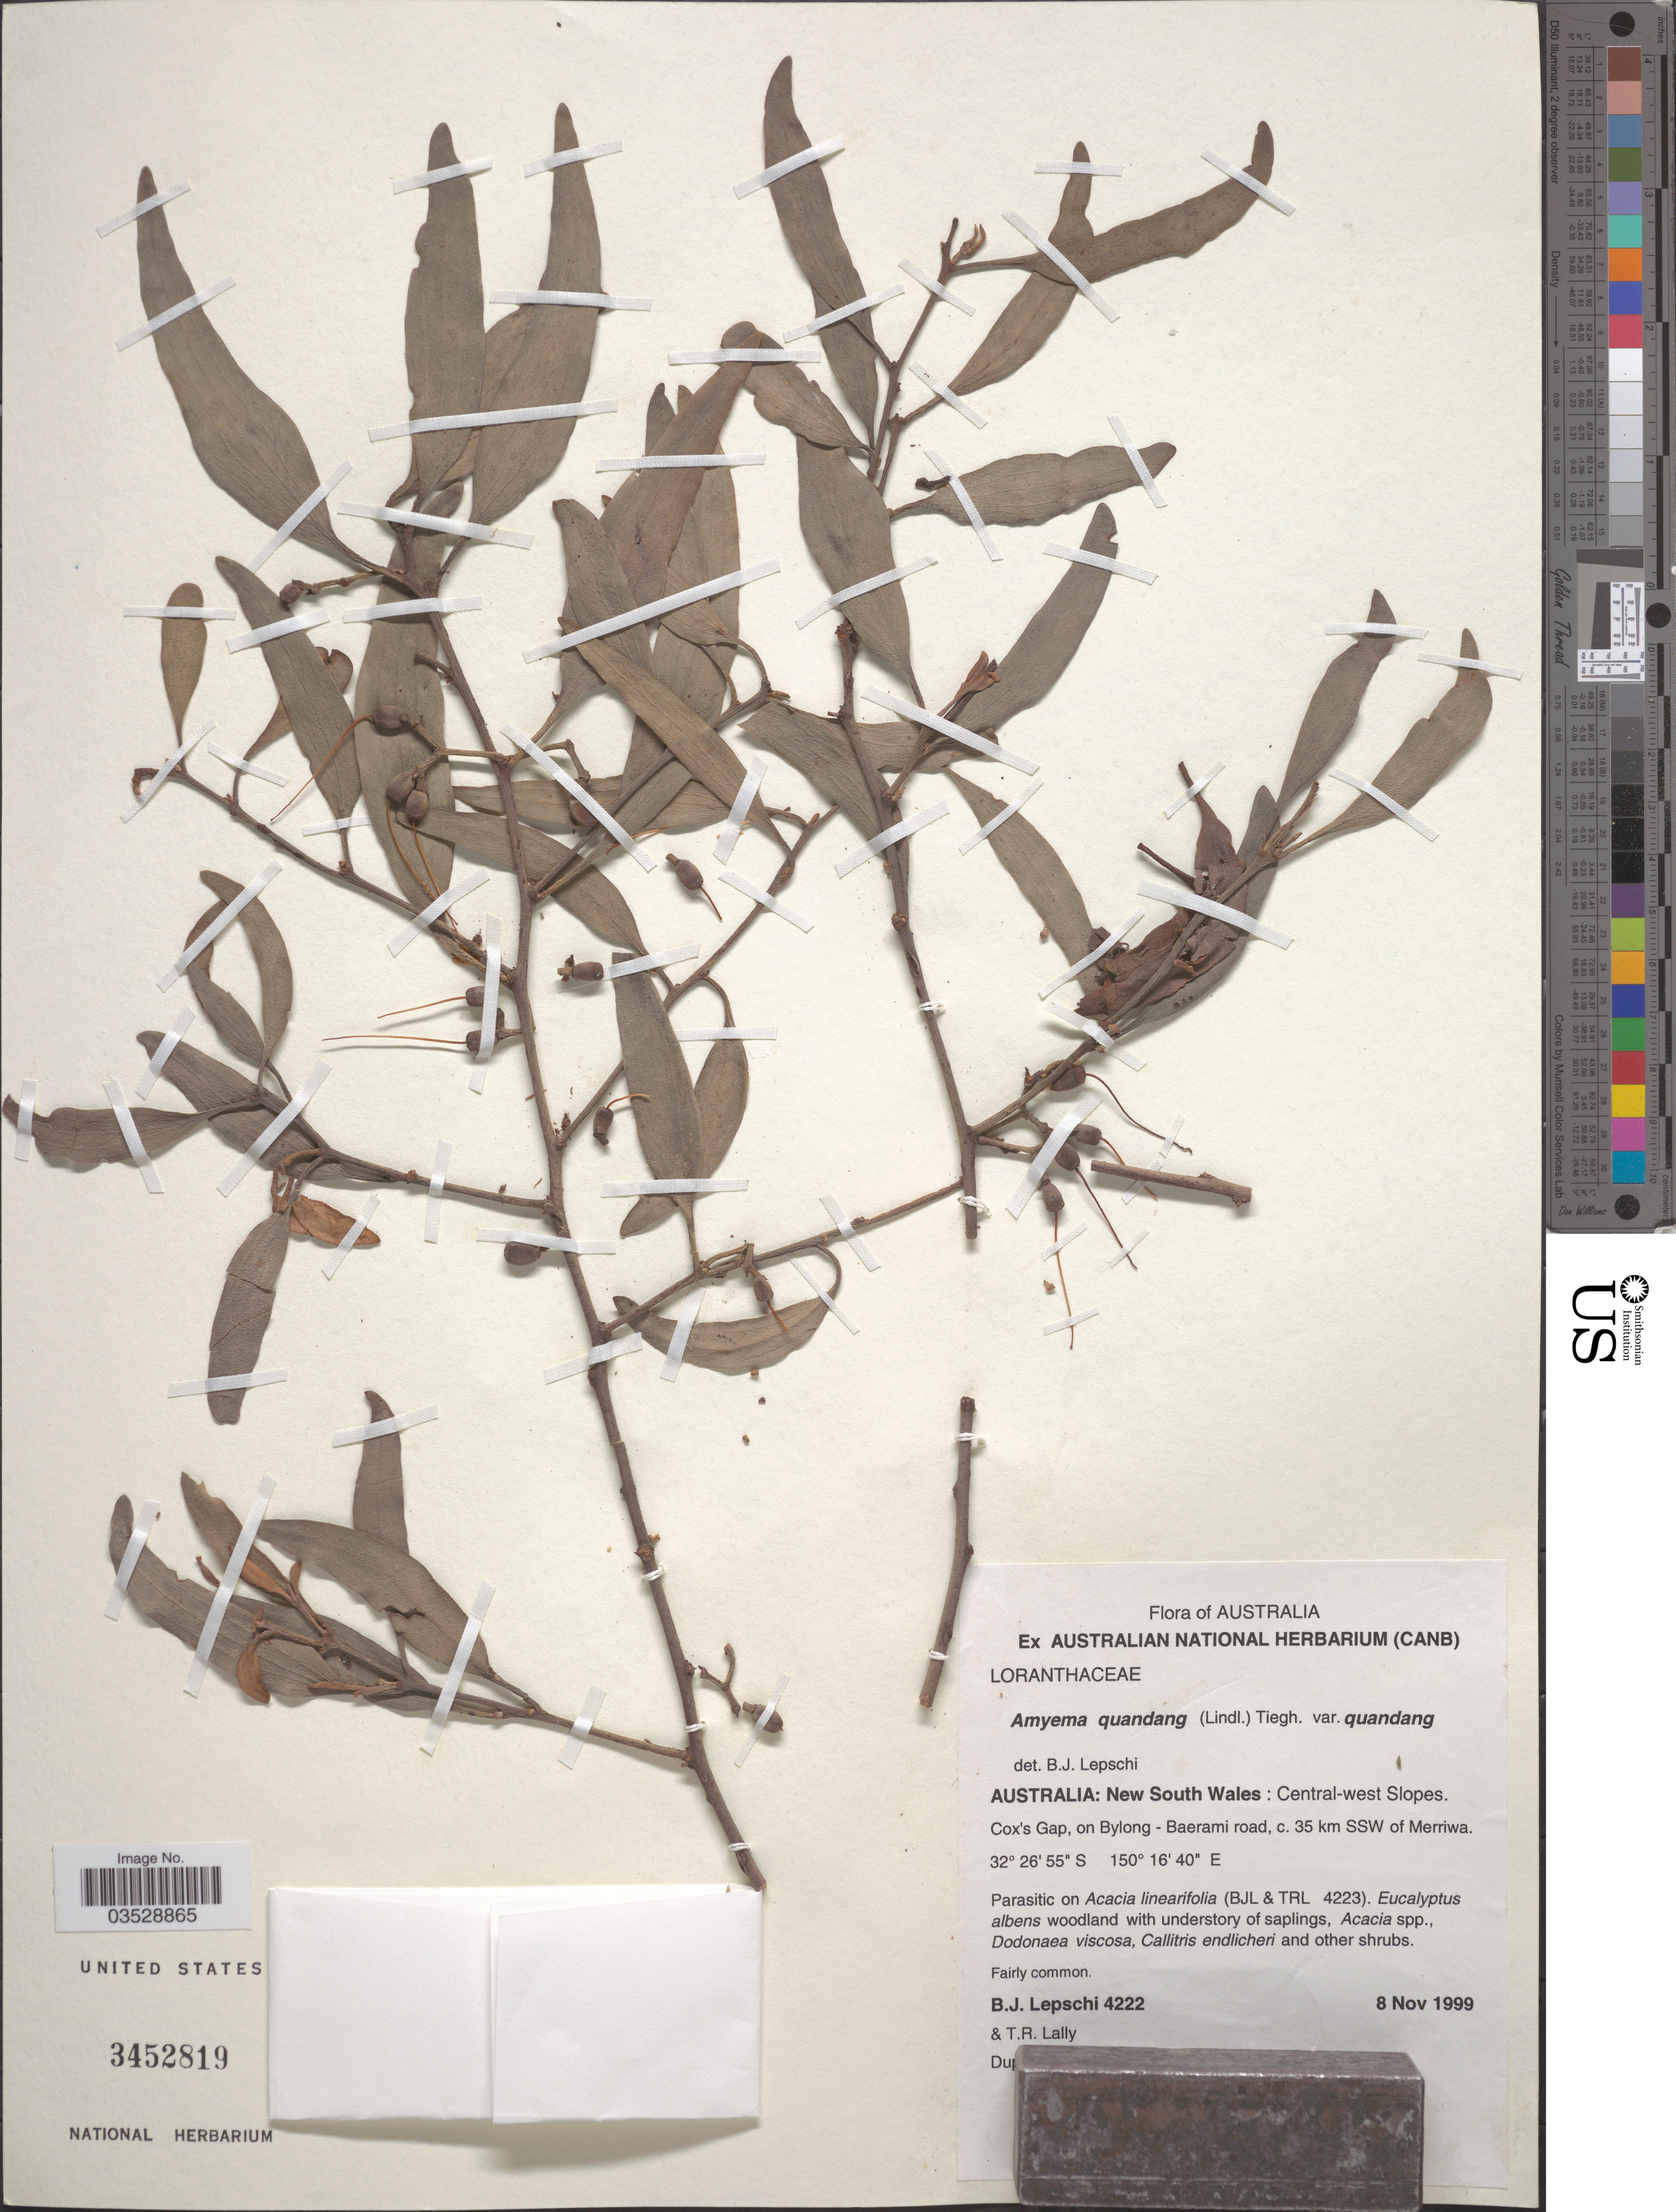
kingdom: Plantae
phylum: Tracheophyta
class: Magnoliopsida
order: Santalales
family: Loranthaceae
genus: Amyema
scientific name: Amyema quandang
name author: (Lindl.) Tiegh.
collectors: B. Lepschi & T. R. Lally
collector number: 4222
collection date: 1999-11-08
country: Australia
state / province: New South Wales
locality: Central-west Slopes. Cox's Gap, on Bylong-Baerami road, c. 35 km SSW of Merriwa.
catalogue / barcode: US 3452819